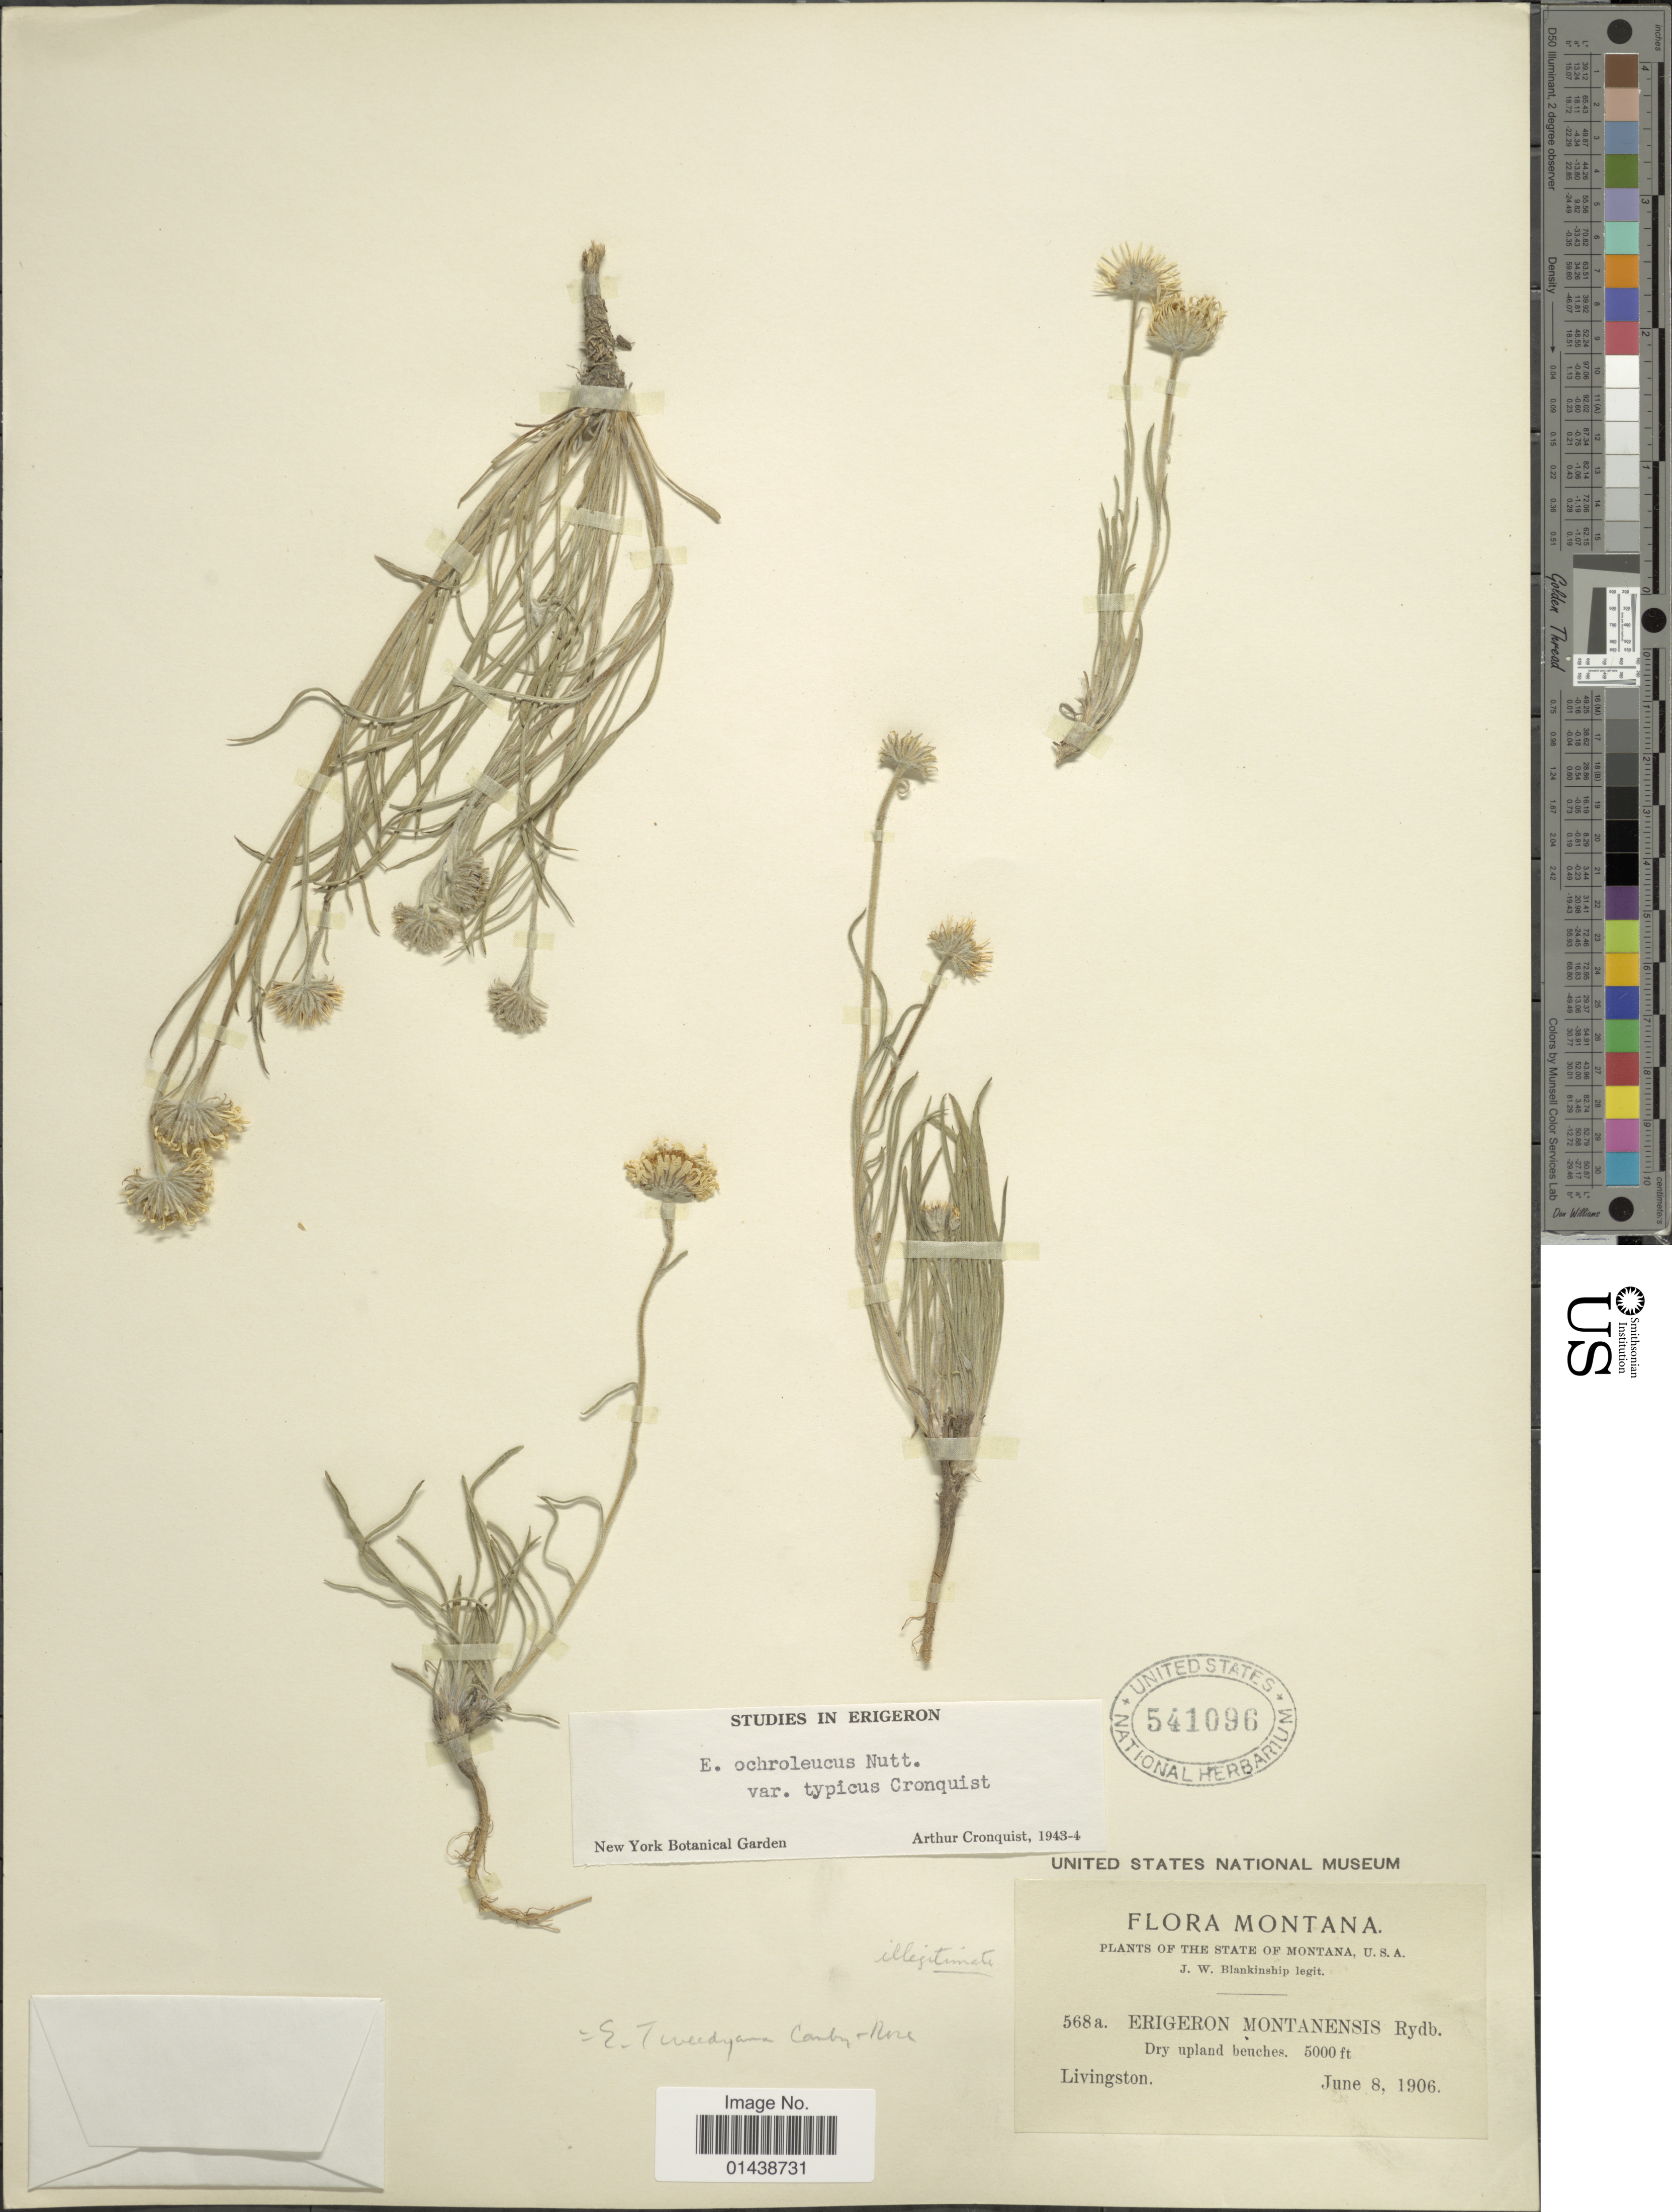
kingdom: Plantae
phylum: Tracheophyta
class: Magnoliopsida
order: Asterales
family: Asteraceae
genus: Erigeron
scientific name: Erigeron ochroleucus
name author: Nutt.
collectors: J. W. Blankinship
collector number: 568a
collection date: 1906-06-08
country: United States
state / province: Montana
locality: Livingston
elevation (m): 1524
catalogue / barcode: US 541096